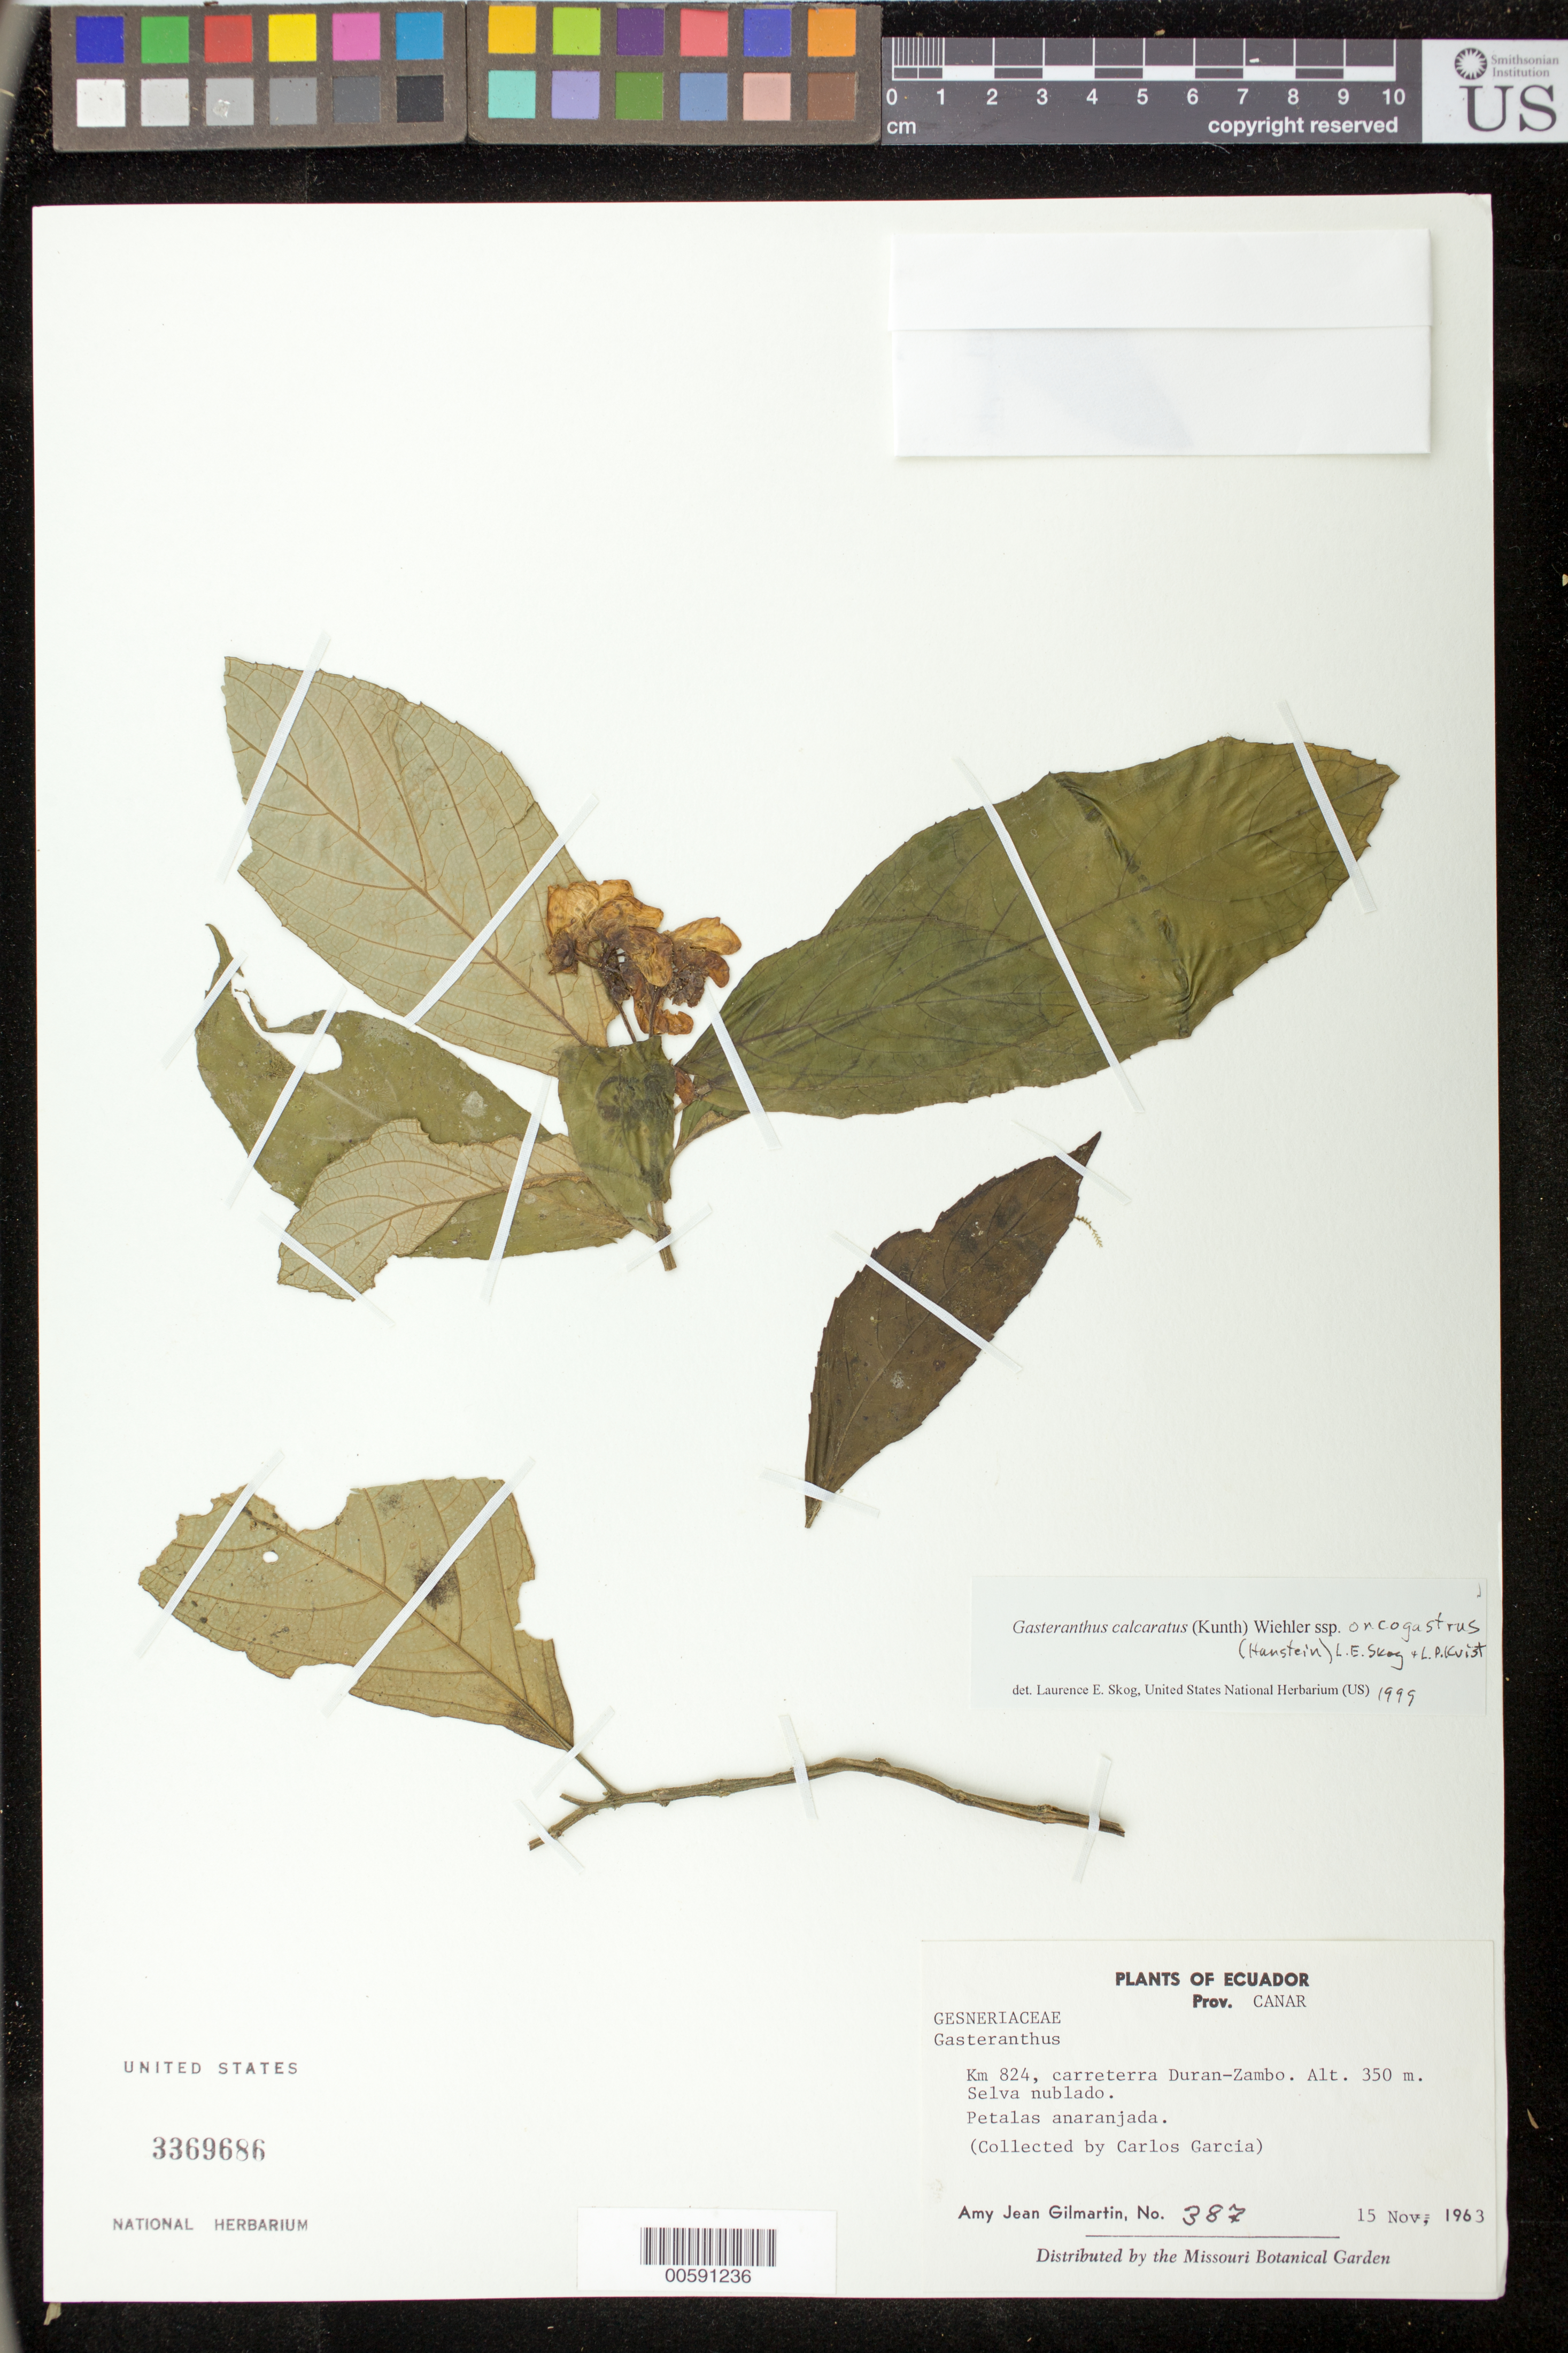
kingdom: Plantae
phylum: Tracheophyta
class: Magnoliopsida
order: Lamiales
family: Gesneriaceae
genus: Sinningia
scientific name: Sinningia incarnata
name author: (Aubl.) D.L. Denham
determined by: Skog, Laurence E.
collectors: A. J. Gilmartin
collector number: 387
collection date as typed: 15 Nov 1963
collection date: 1963-11-15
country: Ecuador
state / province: Cañar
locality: Km 824, carretera Duran-Zambo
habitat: Selva nublado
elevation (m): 350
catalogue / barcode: US 3369686